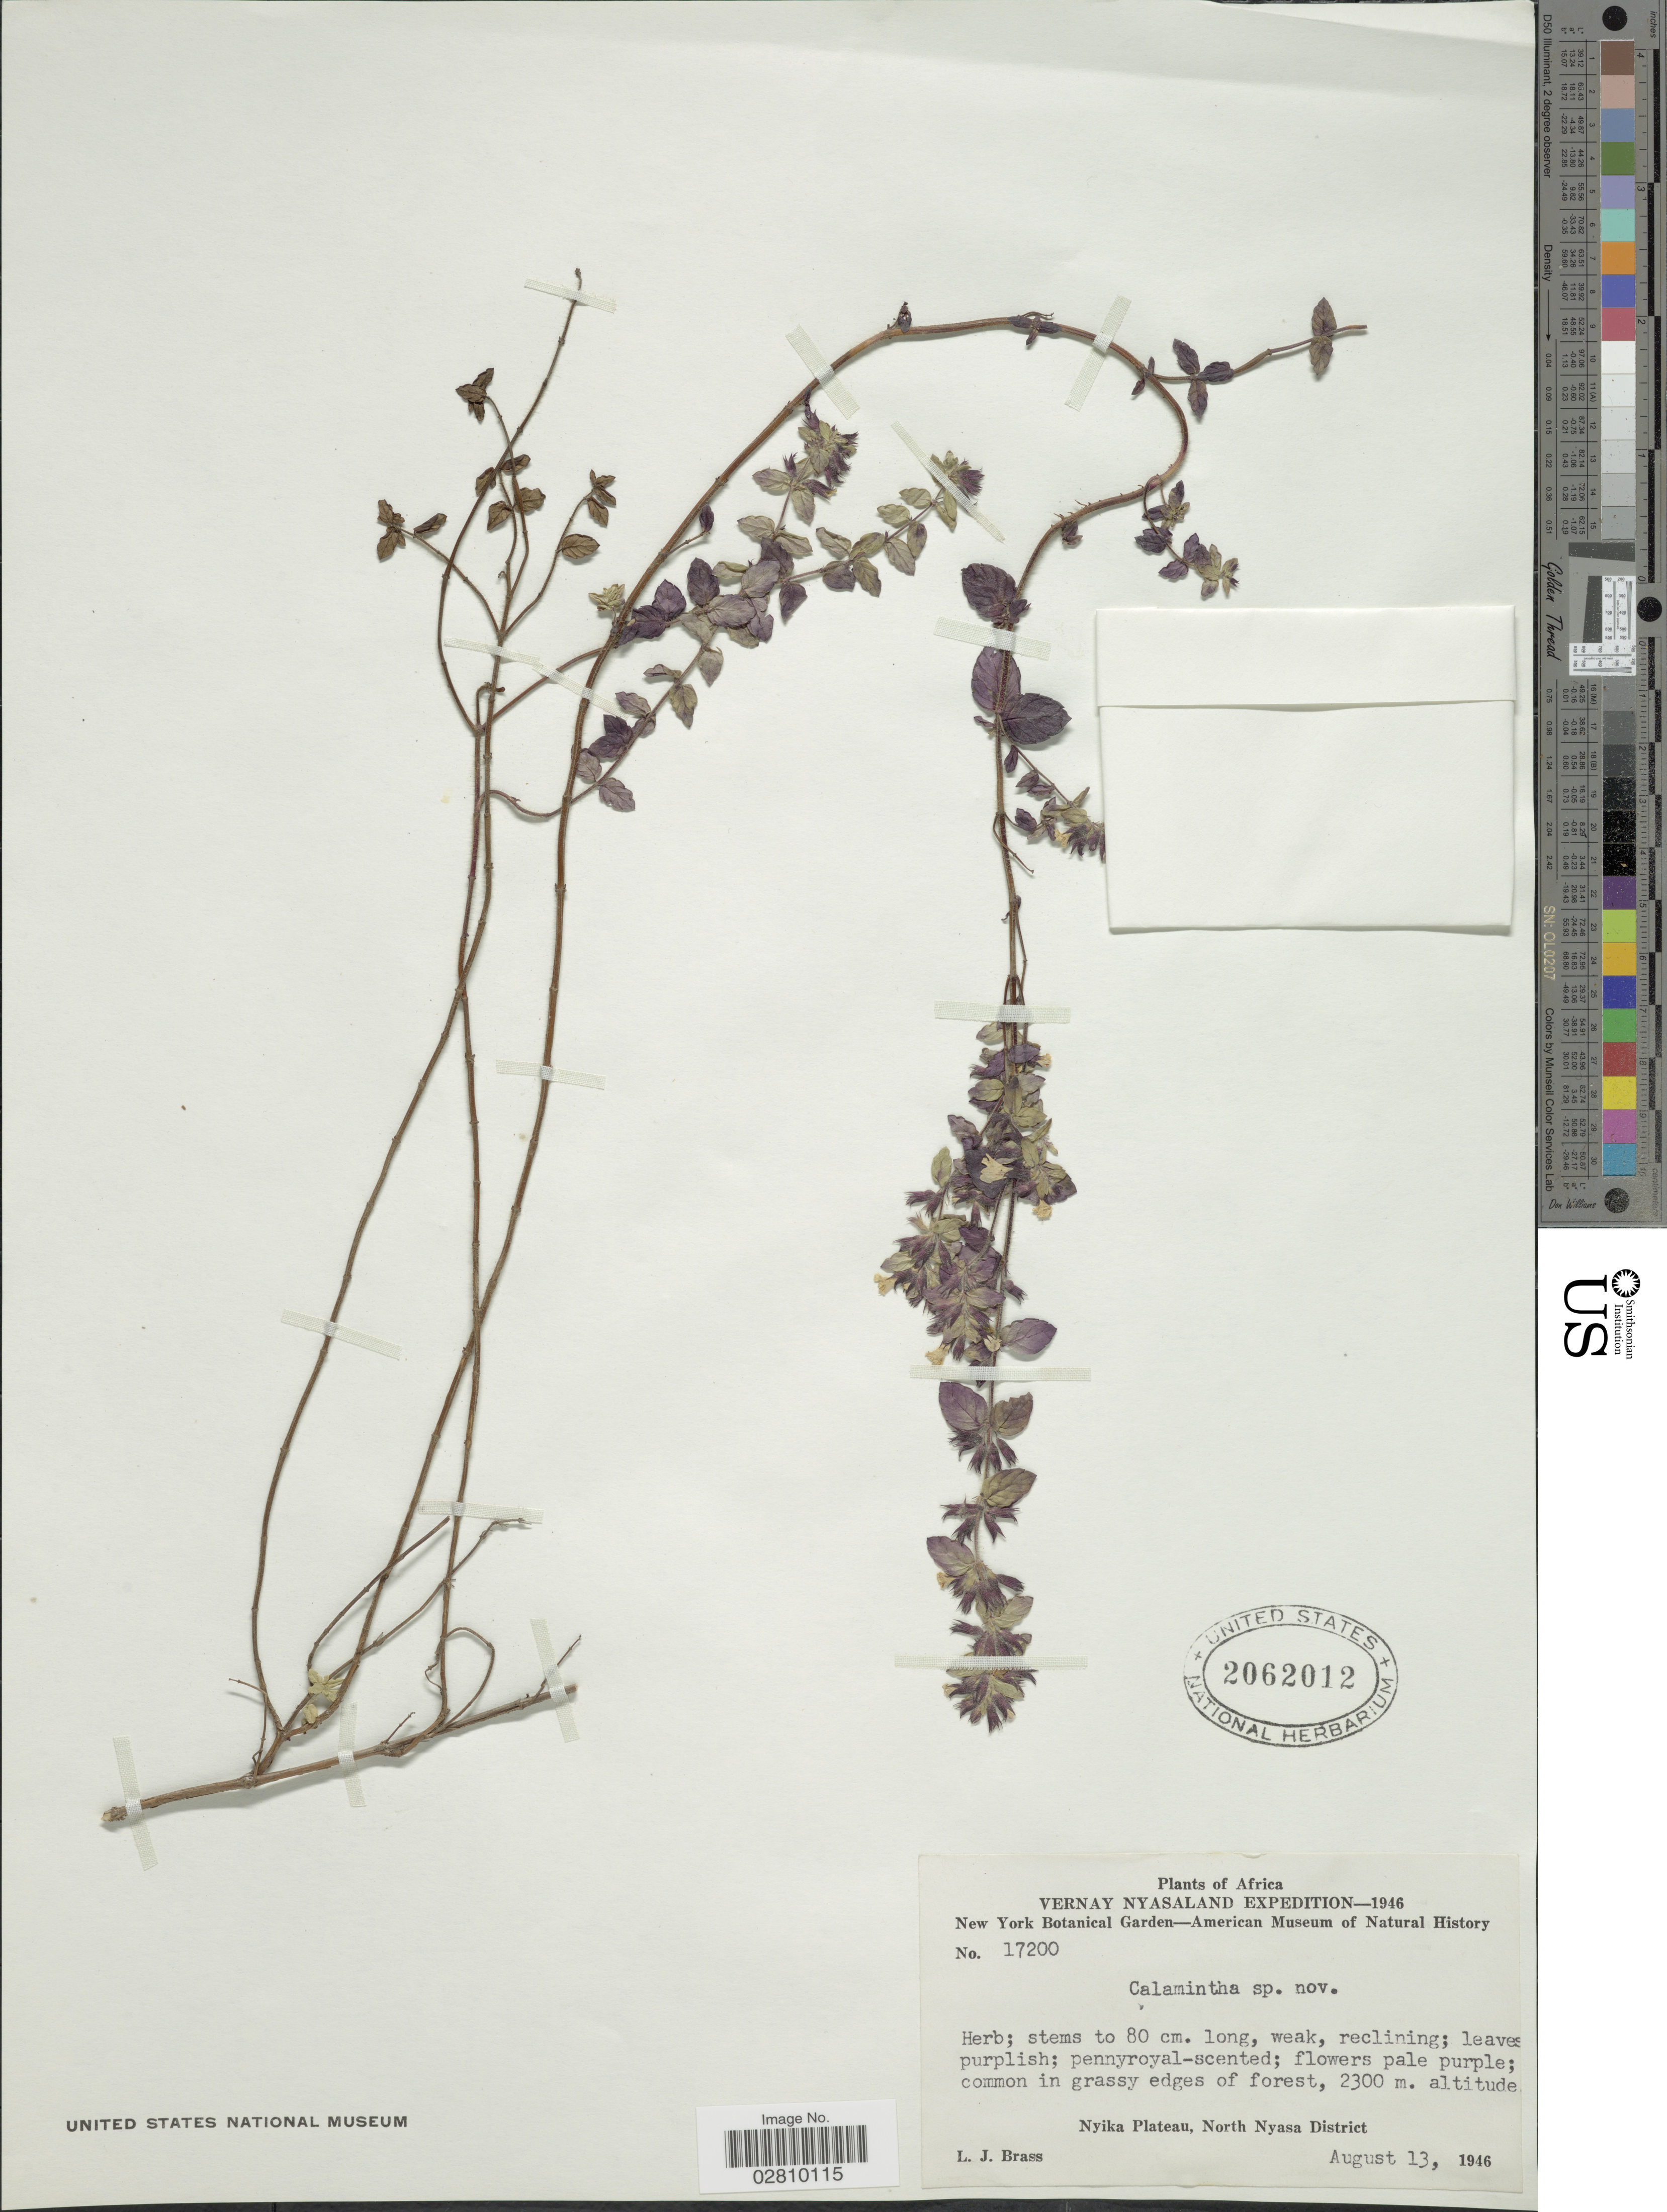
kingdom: Plantae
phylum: Tracheophyta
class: Magnoliopsida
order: Lamiales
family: Lamiaceae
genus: Calamintha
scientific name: Calamintha sp.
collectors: L. J. Brass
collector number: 17200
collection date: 1946-08-13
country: Malawi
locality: Vernay Nyasaland. Nyika Plateau, North Nyasa District.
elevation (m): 2300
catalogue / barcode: US 2062012